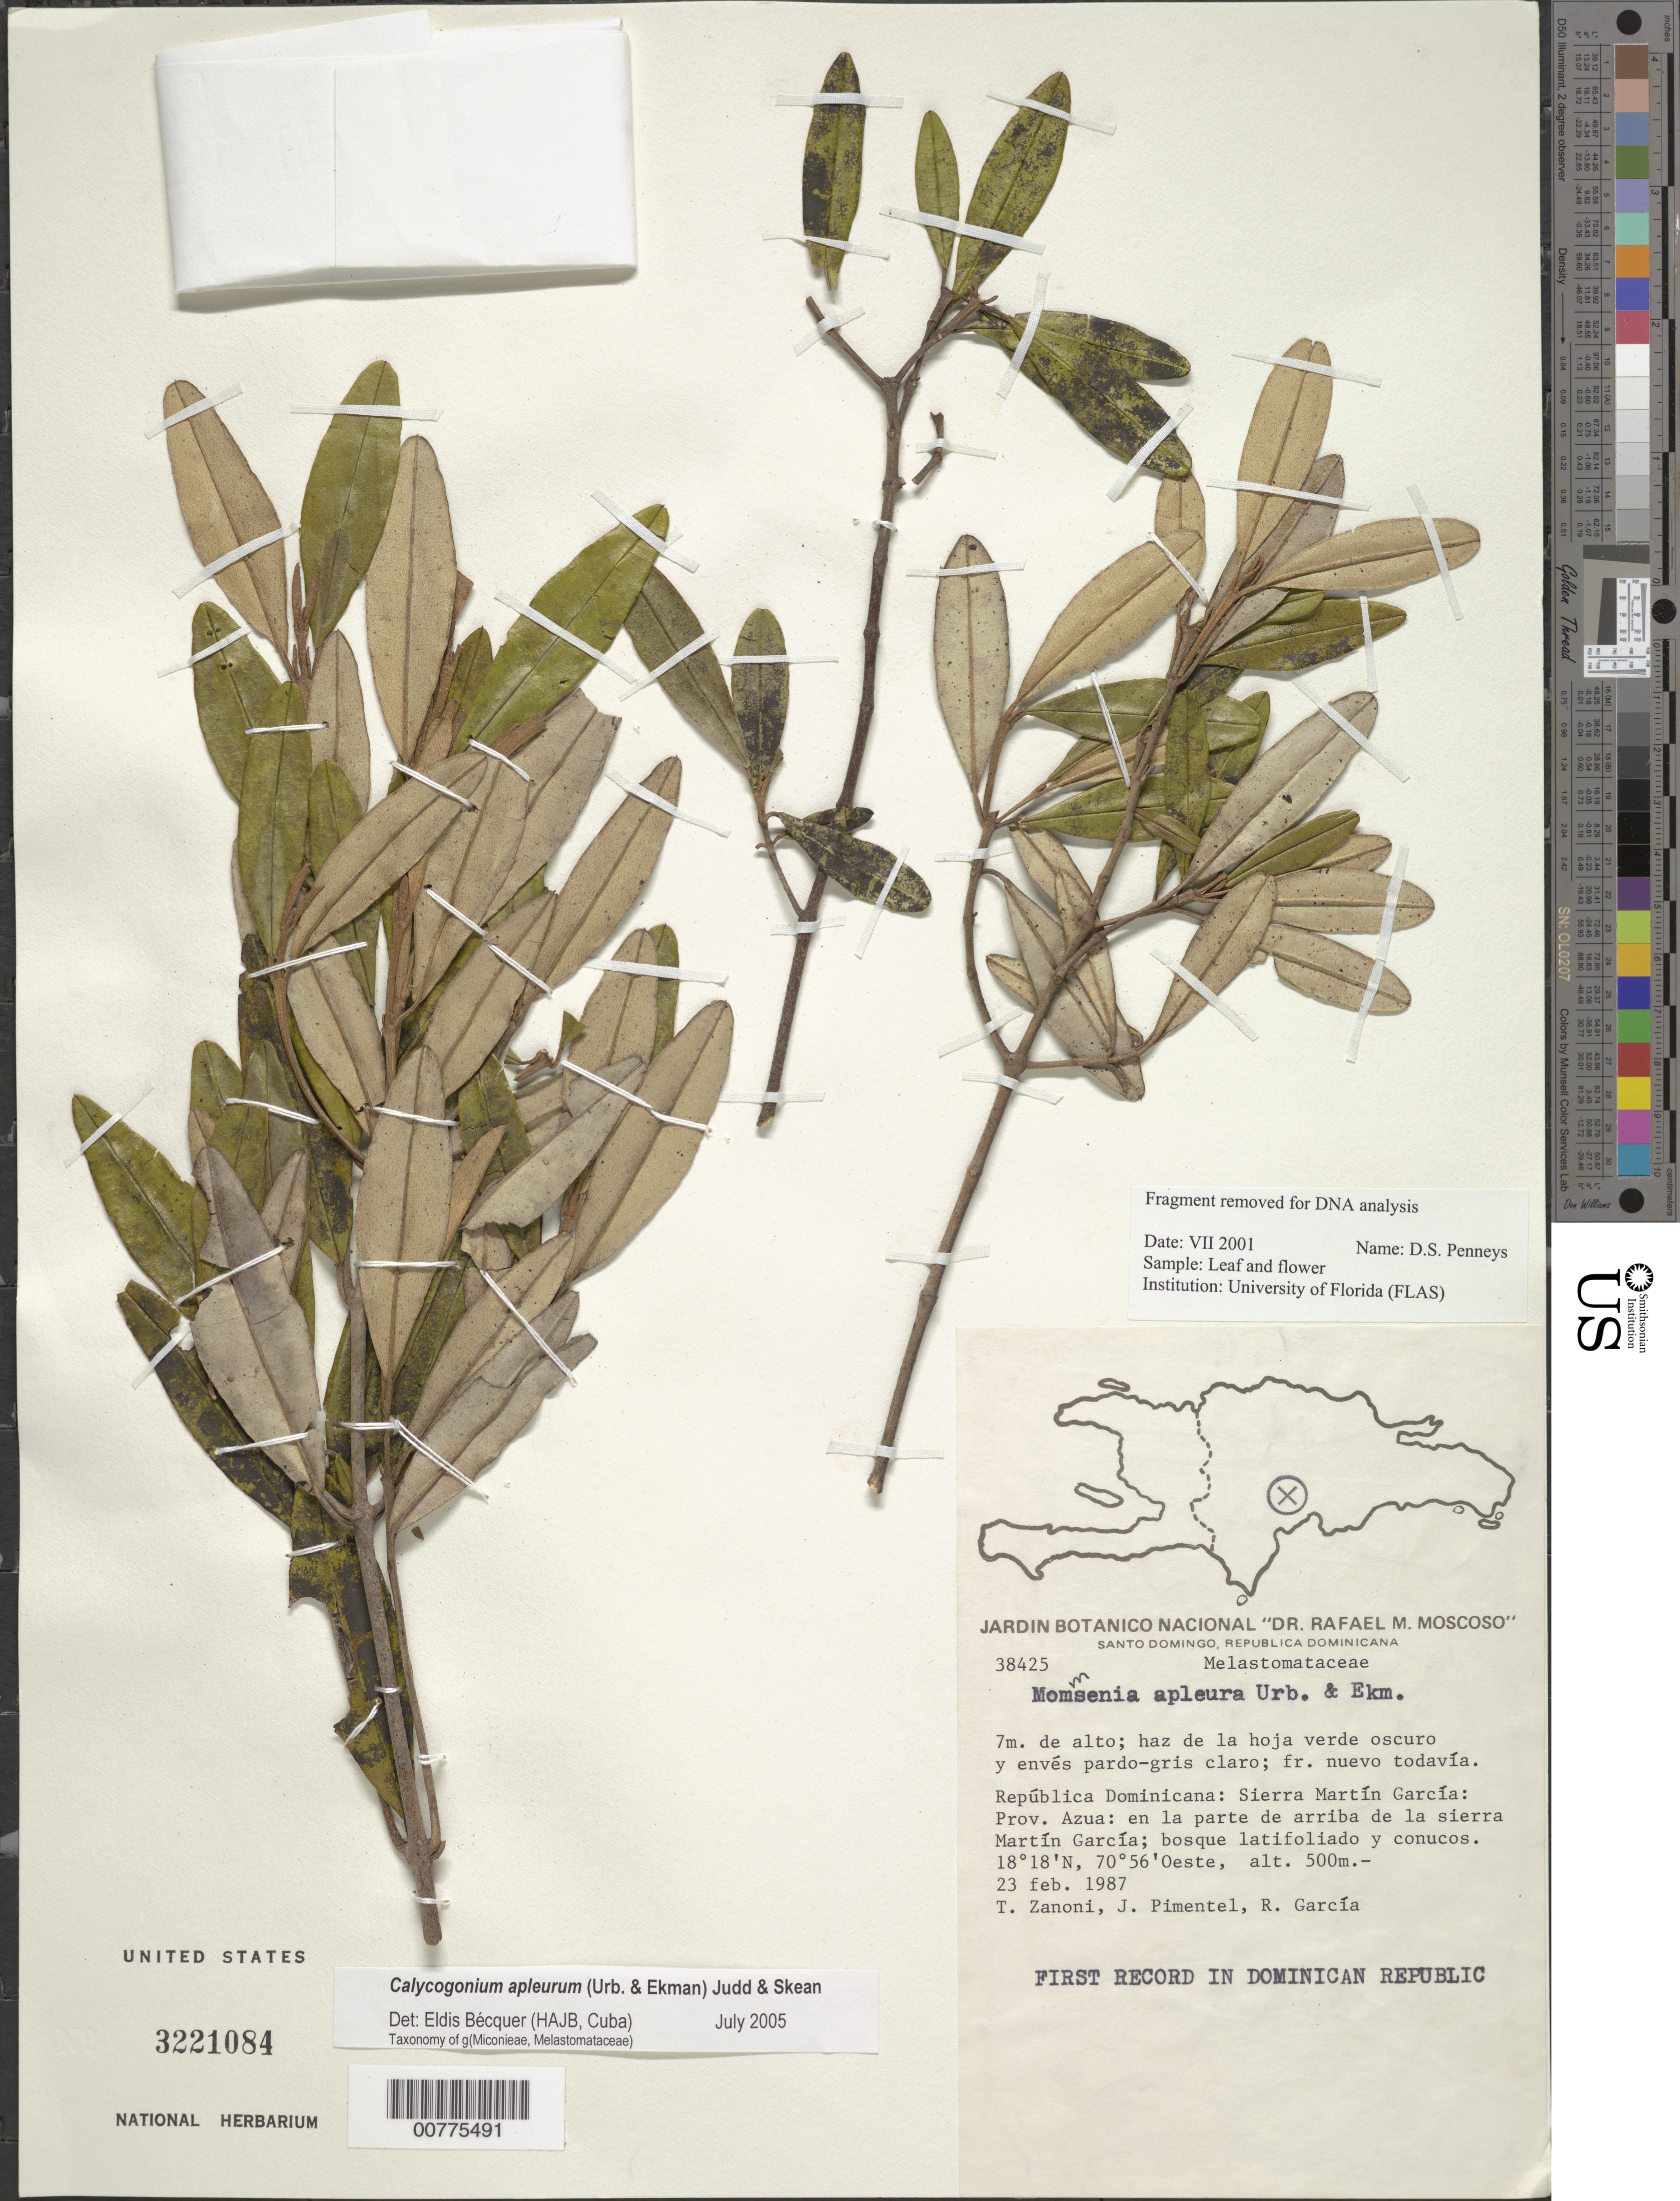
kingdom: Plantae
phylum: Tracheophyta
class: Magnoliopsida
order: Myrtales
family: Melastomataceae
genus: Calycogonium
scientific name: Calycogonium apleurum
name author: (Urb. & Ekman) Judd & Skean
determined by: Bécquer Granados, E. R., (HAJB)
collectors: T. A. Zanoni, J. Pimentel & R. G. García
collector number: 38425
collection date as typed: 23 Feb 1987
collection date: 1987-02-23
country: Dominican Republic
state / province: Azua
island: Hispaniola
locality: Sierra Martín García; top area of Sierra Martín García.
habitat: Broadleaf forest.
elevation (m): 500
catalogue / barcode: US 3221084